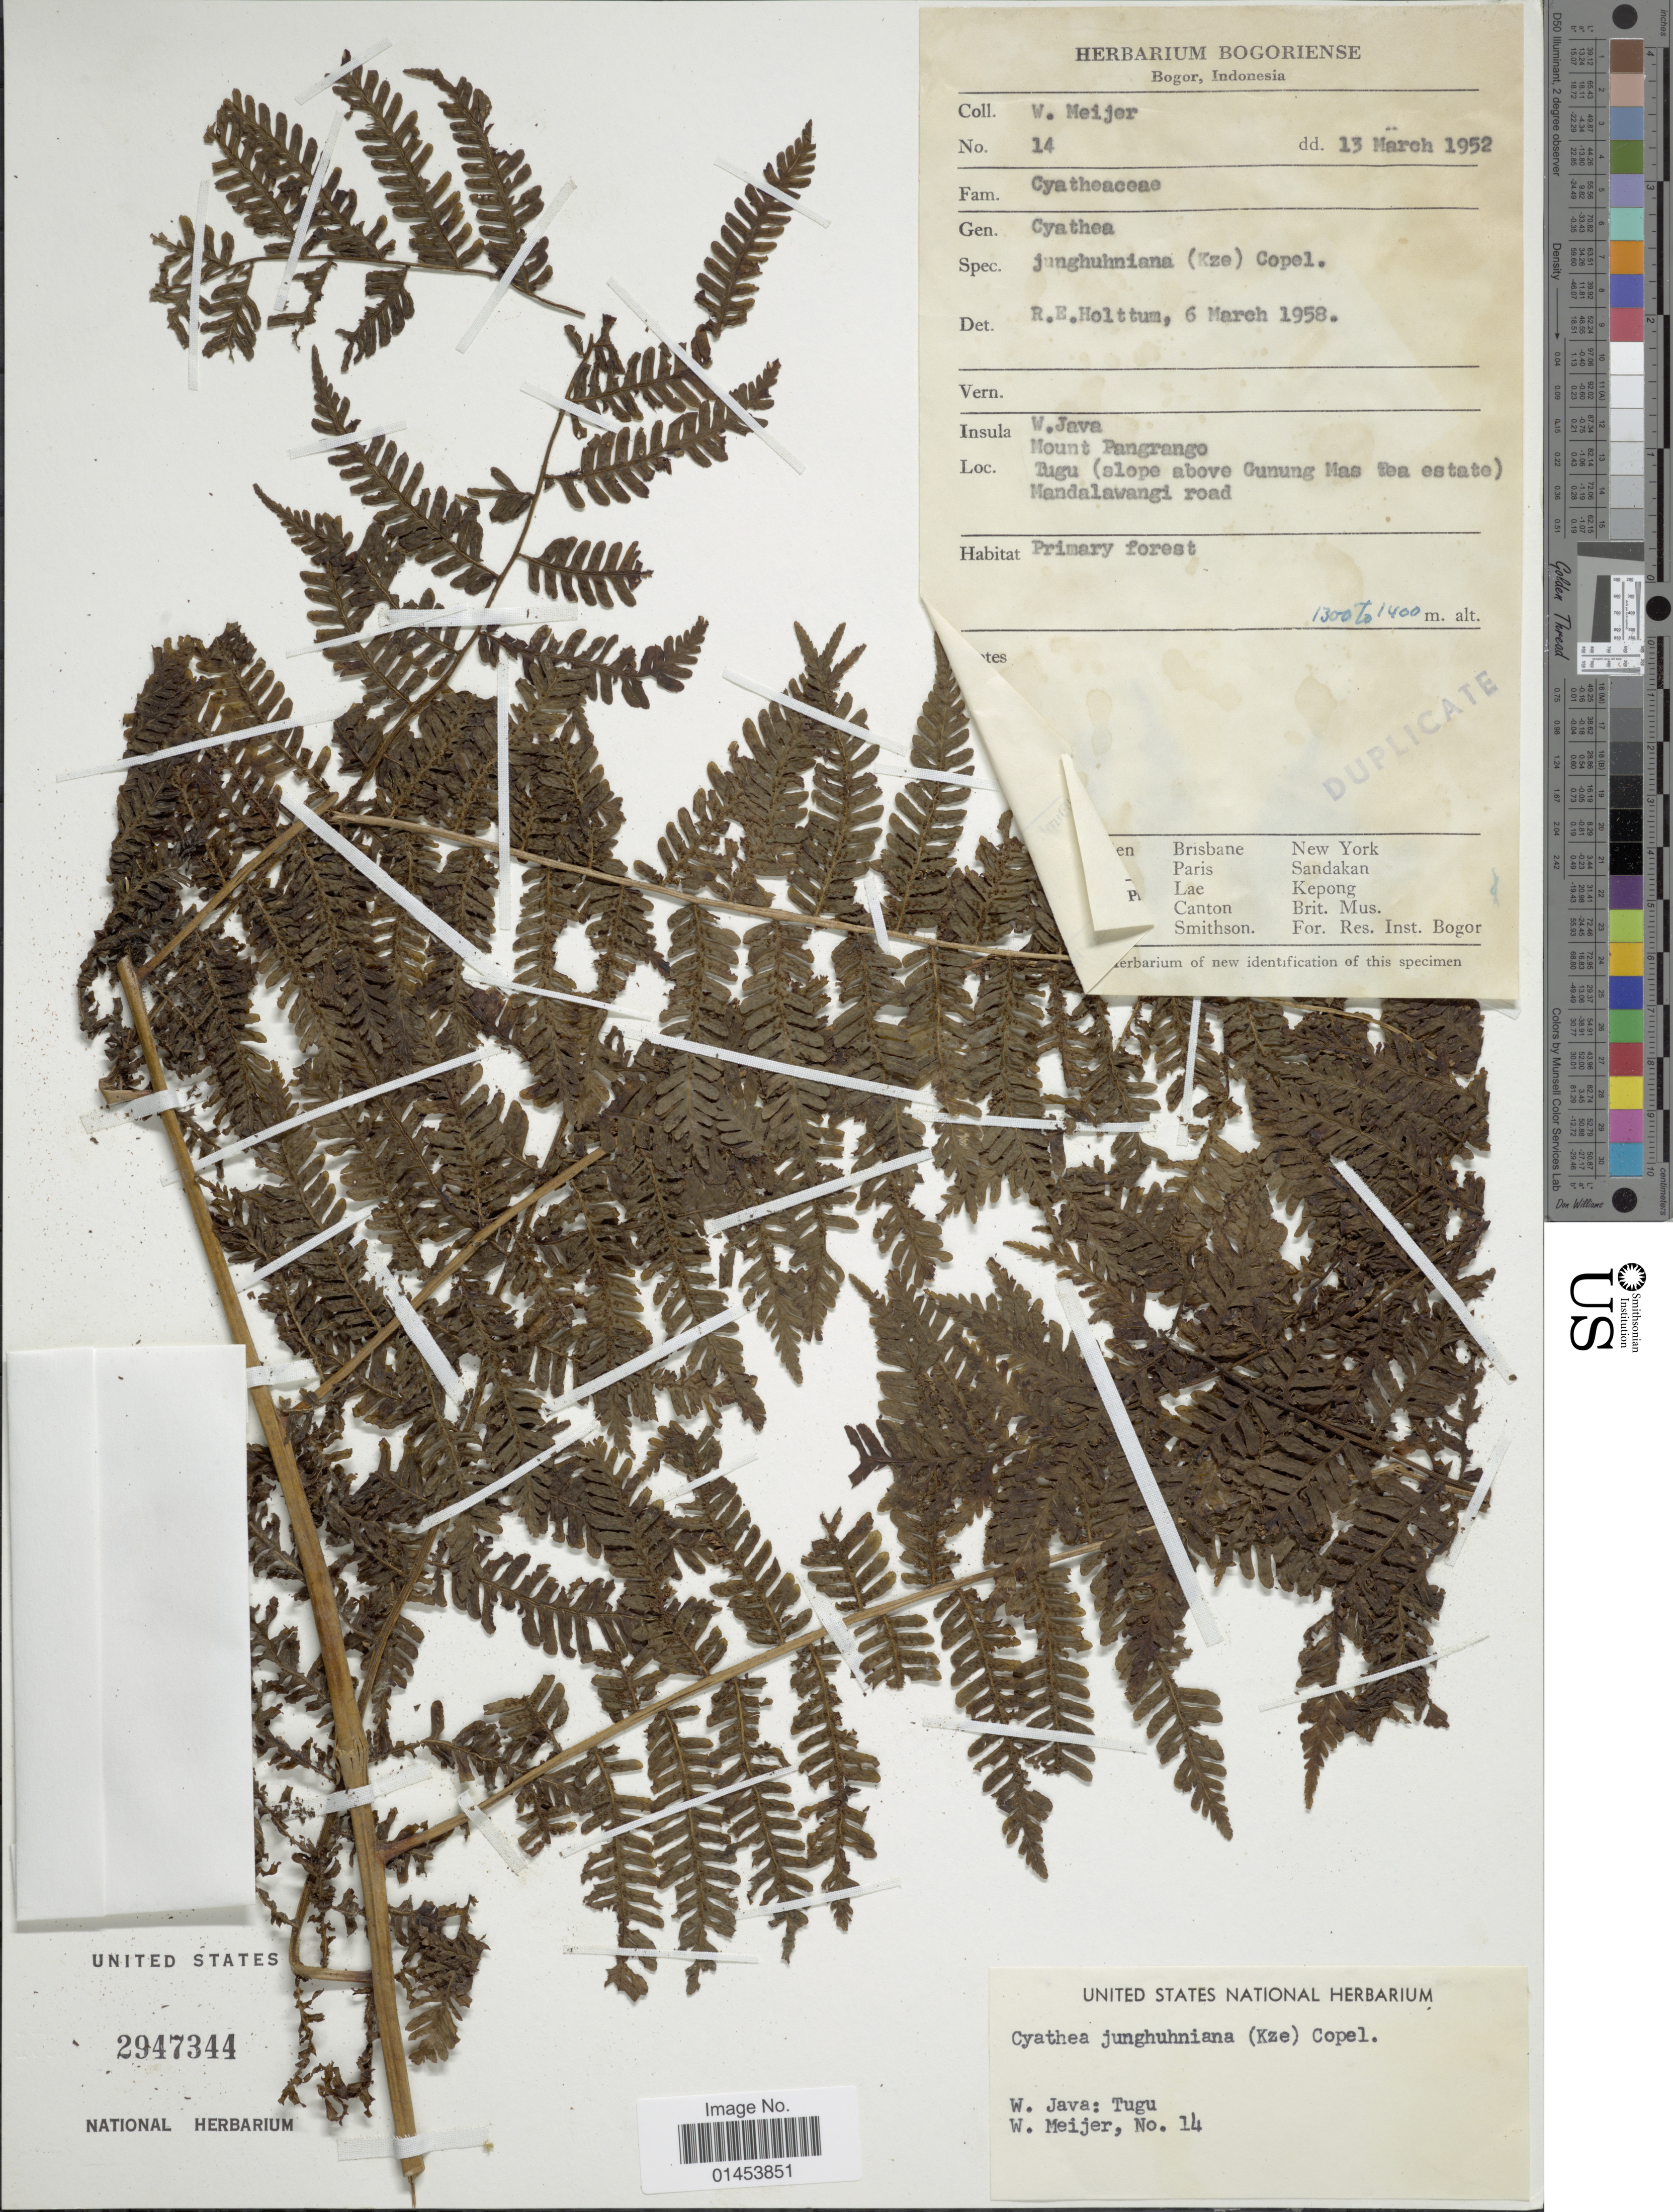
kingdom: Plantae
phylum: Tracheophyta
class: Polypodiopsida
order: Cyatheales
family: Cyatheaceae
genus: Cyathea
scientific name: Cyathea junghuhniana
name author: (Kunze) Copel.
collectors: W. Meijer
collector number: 14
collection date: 1952-03-13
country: Indonesia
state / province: Java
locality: W. Java, Mount Pangrango, Tugu(slope above Gunung Mas Tea estate) Mandalawangi road [interpreted]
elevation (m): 1300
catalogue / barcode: US 2947344